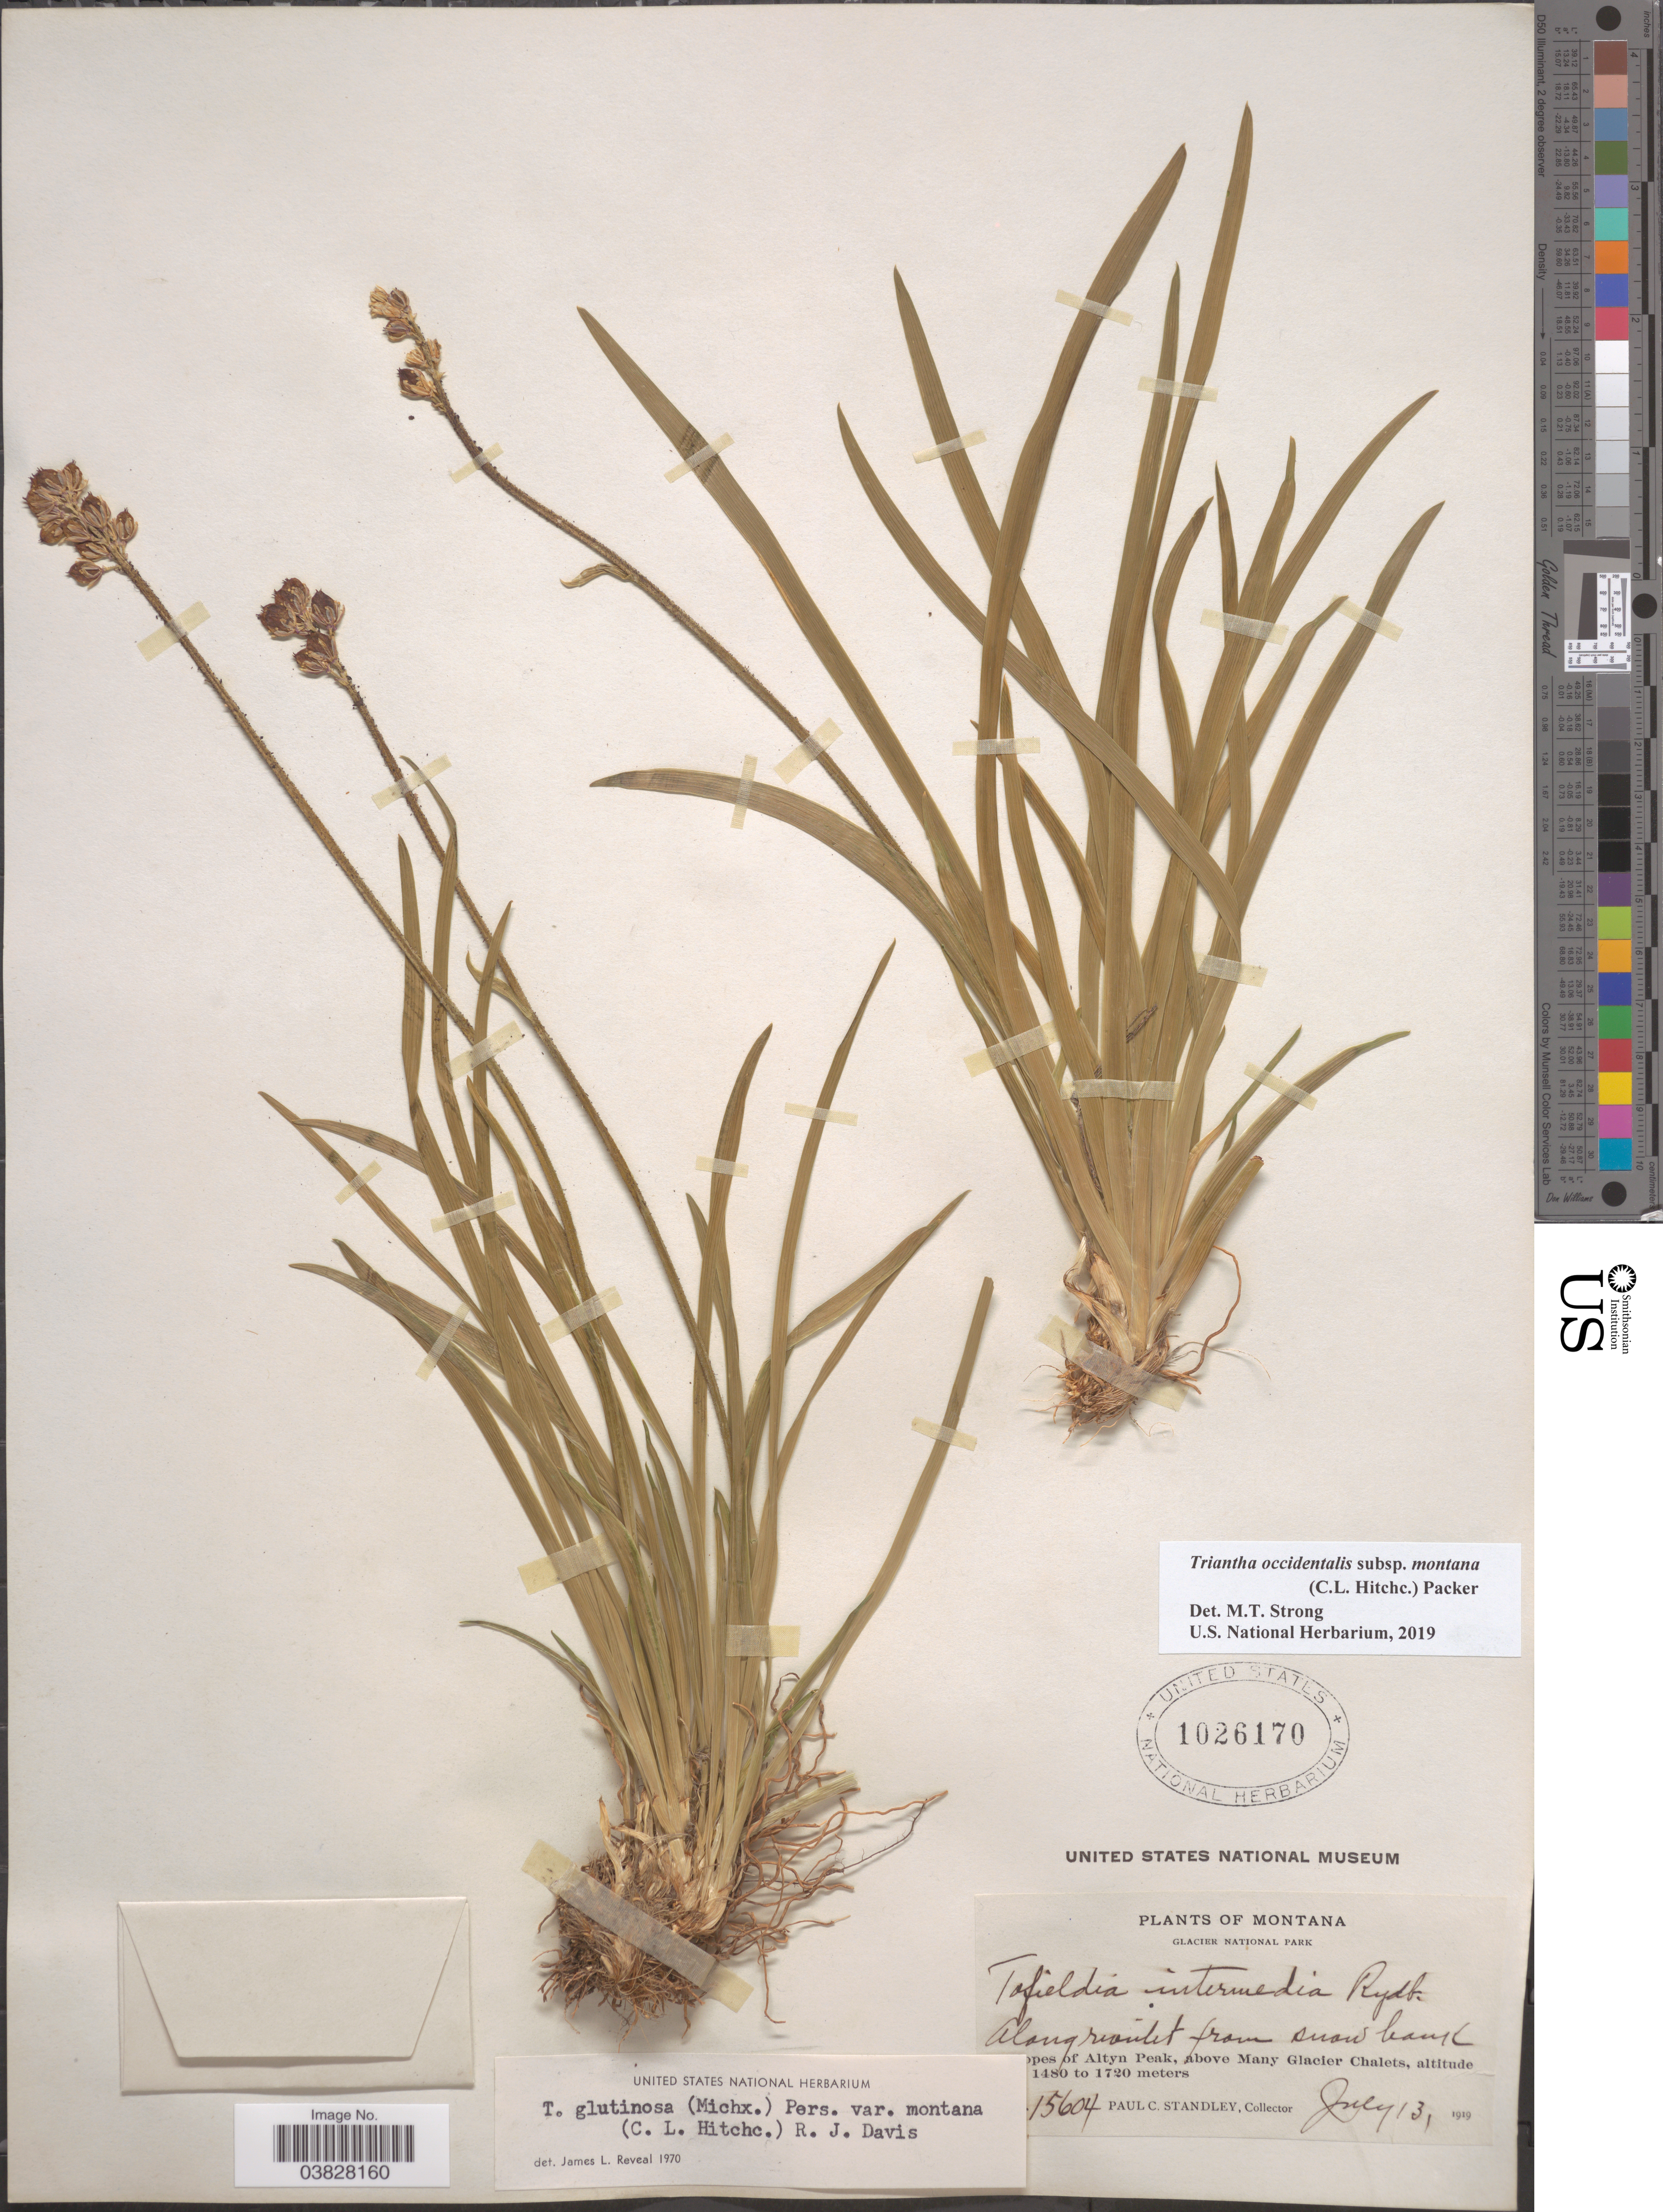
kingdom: Plantae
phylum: Tracheophyta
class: Liliopsida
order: Alismatales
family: Tofieldiaceae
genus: Triantha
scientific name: Triantha occidentalis subsp. montana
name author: (C.L. Hitchc.) Packer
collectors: P. C. Standley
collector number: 15604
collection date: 1919-07-13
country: United States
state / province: Montana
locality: Glacier National Park. Slopes of Altyn Peak, above Many Glacier Chalets.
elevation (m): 1480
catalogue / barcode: US 1026170